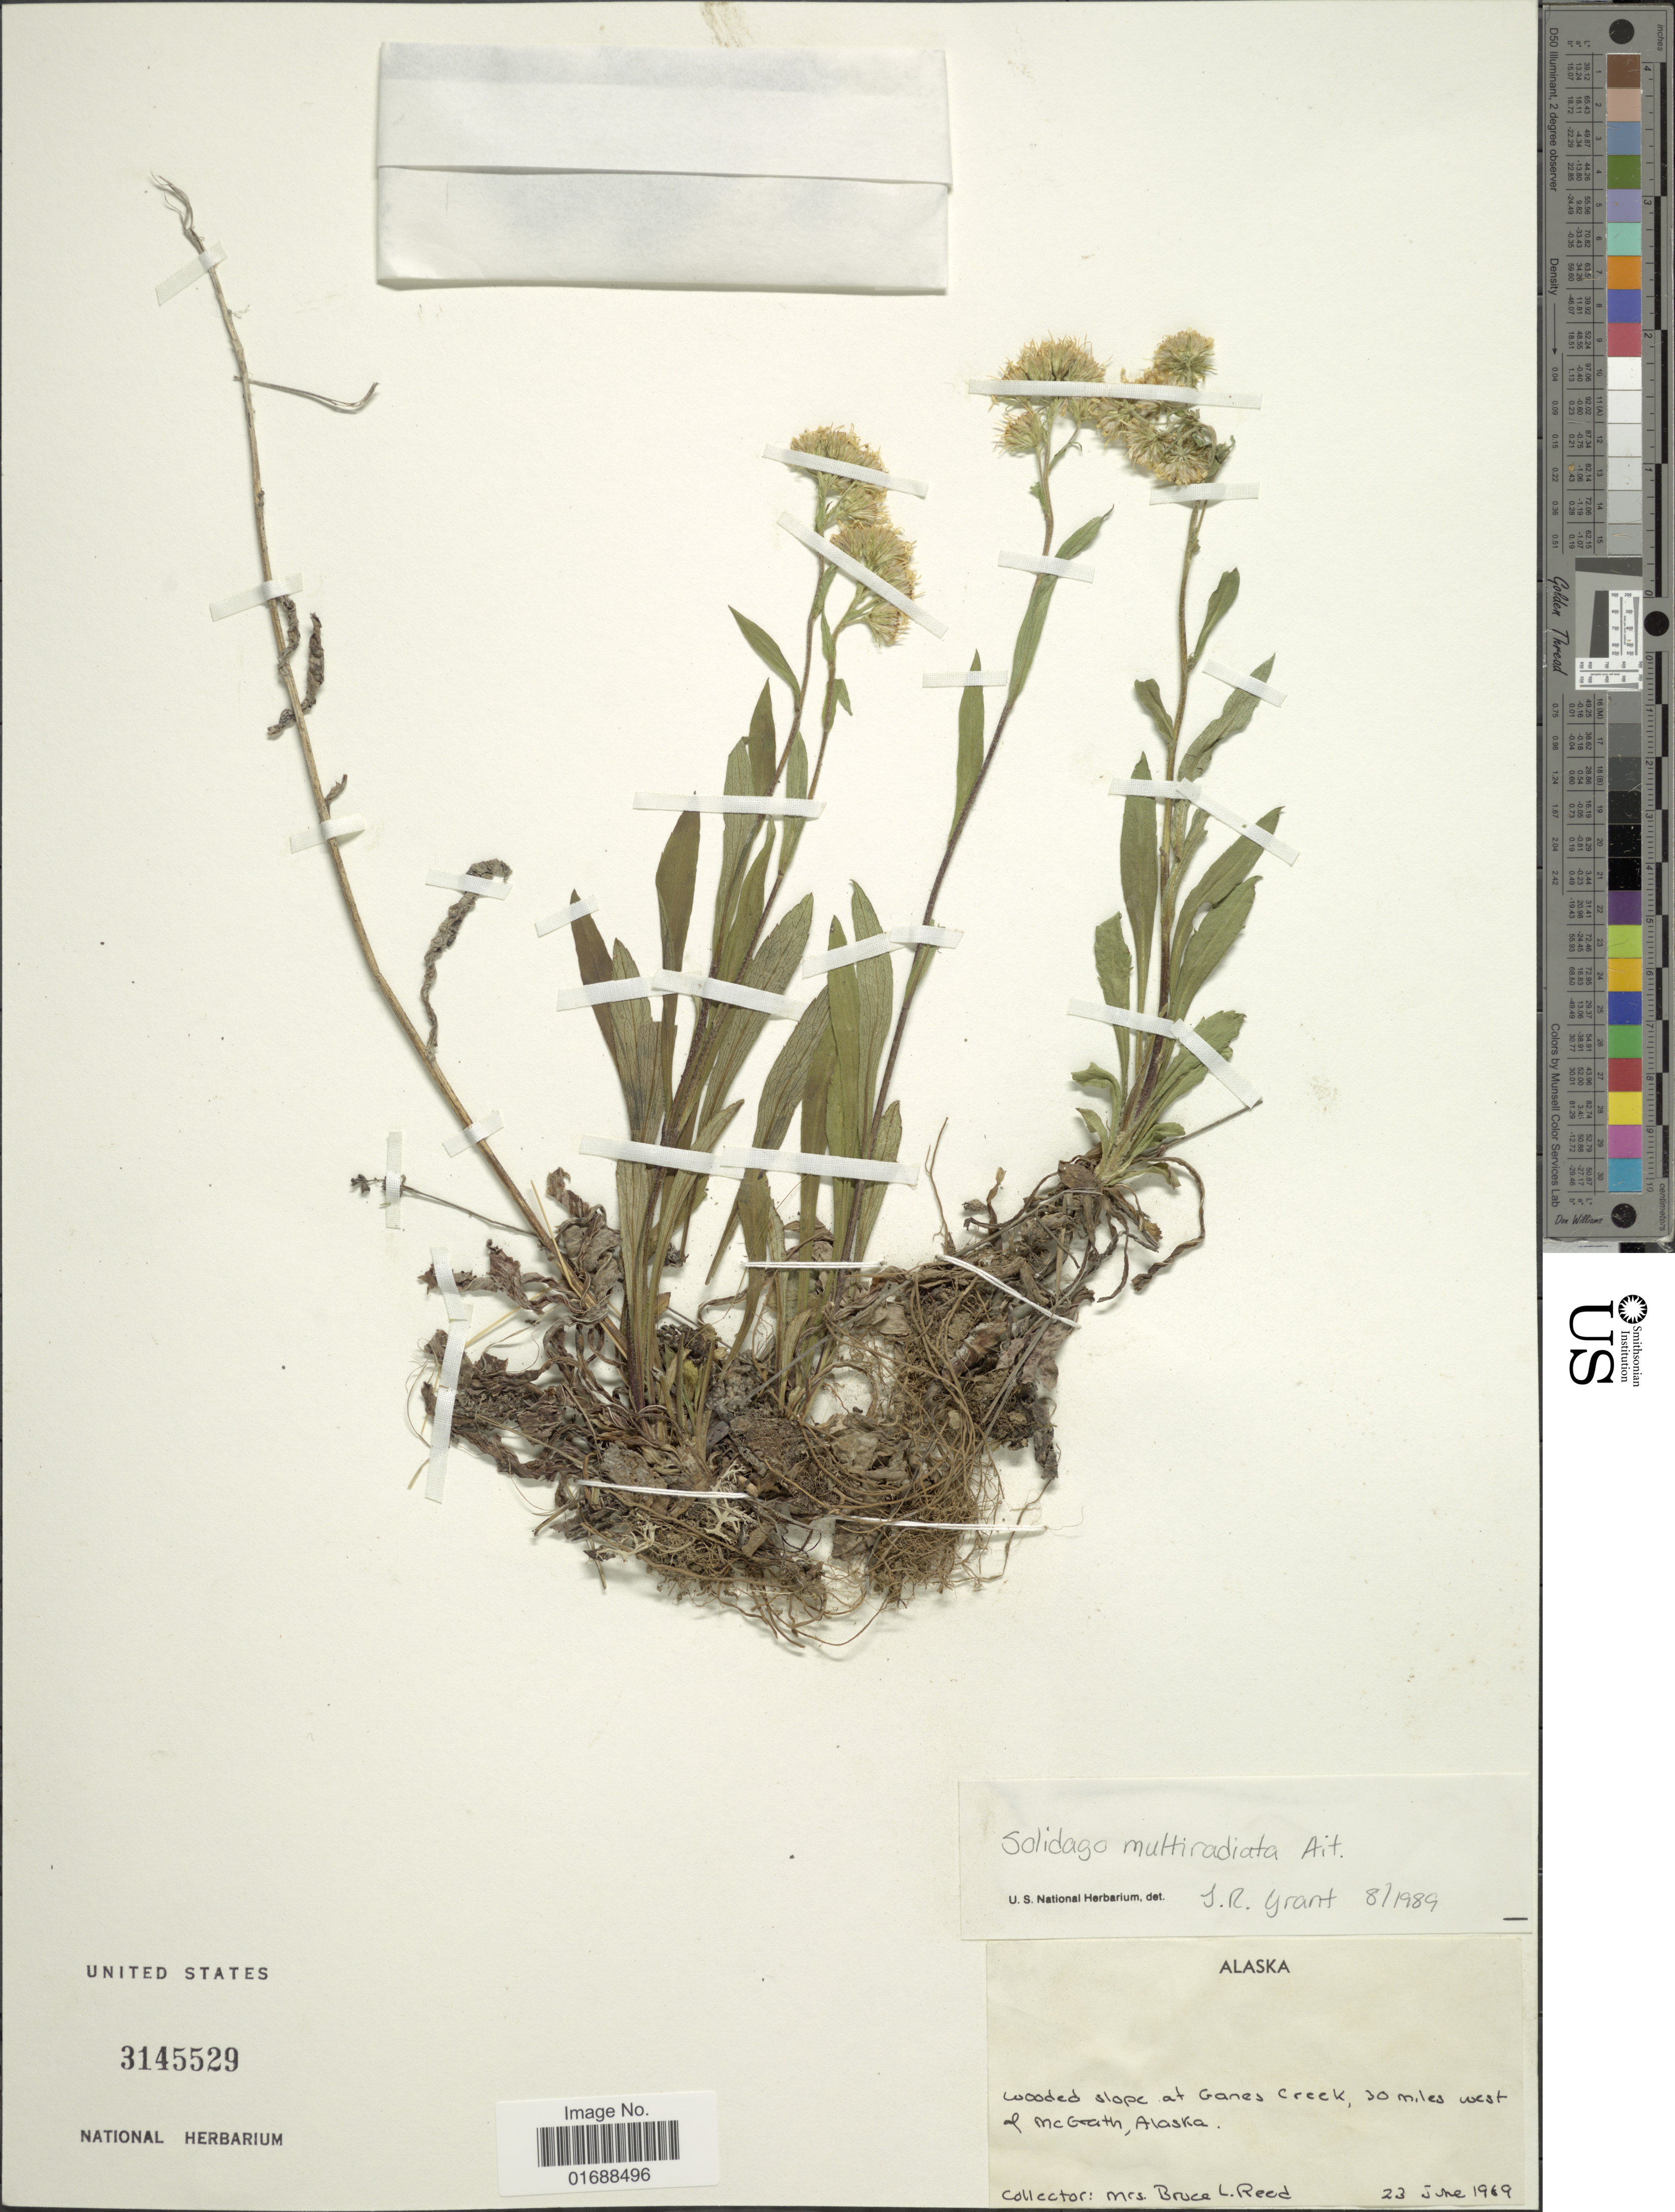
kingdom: Plantae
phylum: Tracheophyta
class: Magnoliopsida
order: Asterales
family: Asteraceae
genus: Solidago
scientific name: Solidago multiradiata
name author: Aiton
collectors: B. Reed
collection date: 1969-06-23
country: United States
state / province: Alaska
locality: Wooded slope at Granes Creek, 30 miles west of McGrath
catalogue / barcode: US 3145529